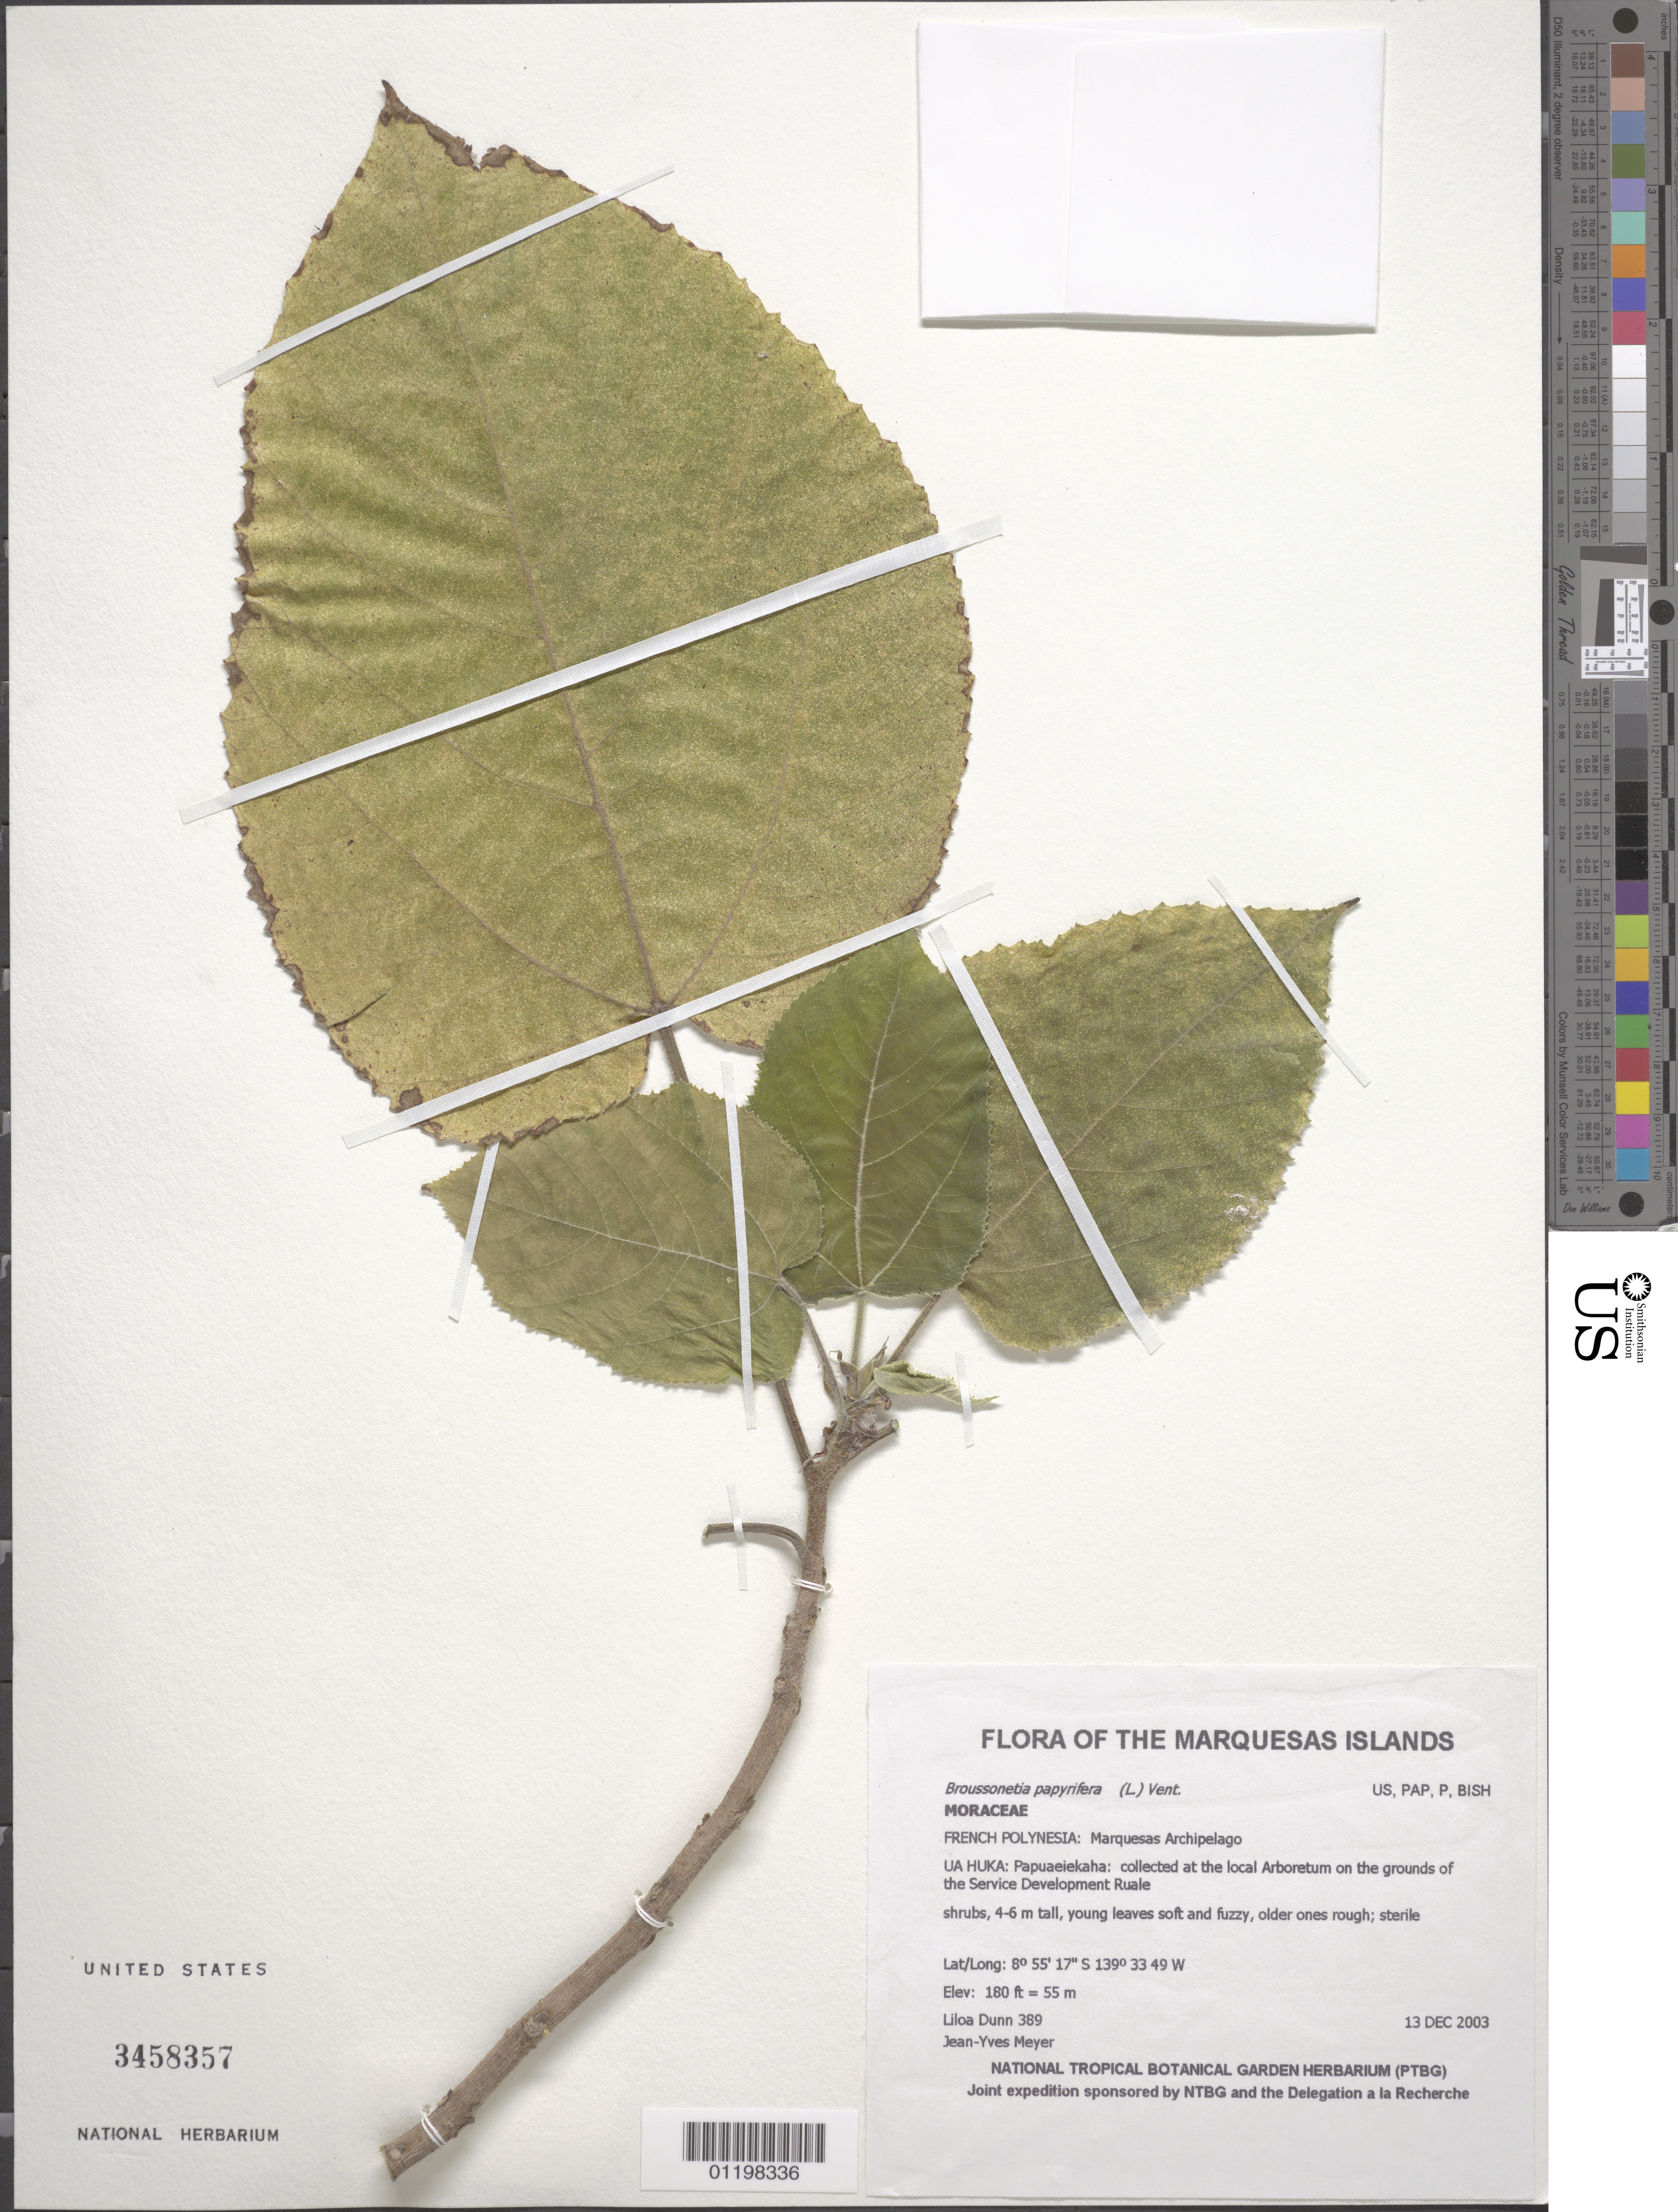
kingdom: Plantae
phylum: Tracheophyta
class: Magnoliopsida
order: Rosales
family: Moraceae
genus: Broussonetia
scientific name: Broussonetia papyrifera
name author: (L.) L'Hér. ex Vent.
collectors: L. Dunn & J.-Y. Meyer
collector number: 389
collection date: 2003-12-13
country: French Polynesia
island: Ua Huka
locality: Papuaeiekaha: collected at the local Arboretum on the grounds of the Service Development Ruale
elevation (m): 55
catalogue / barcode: US 3458357